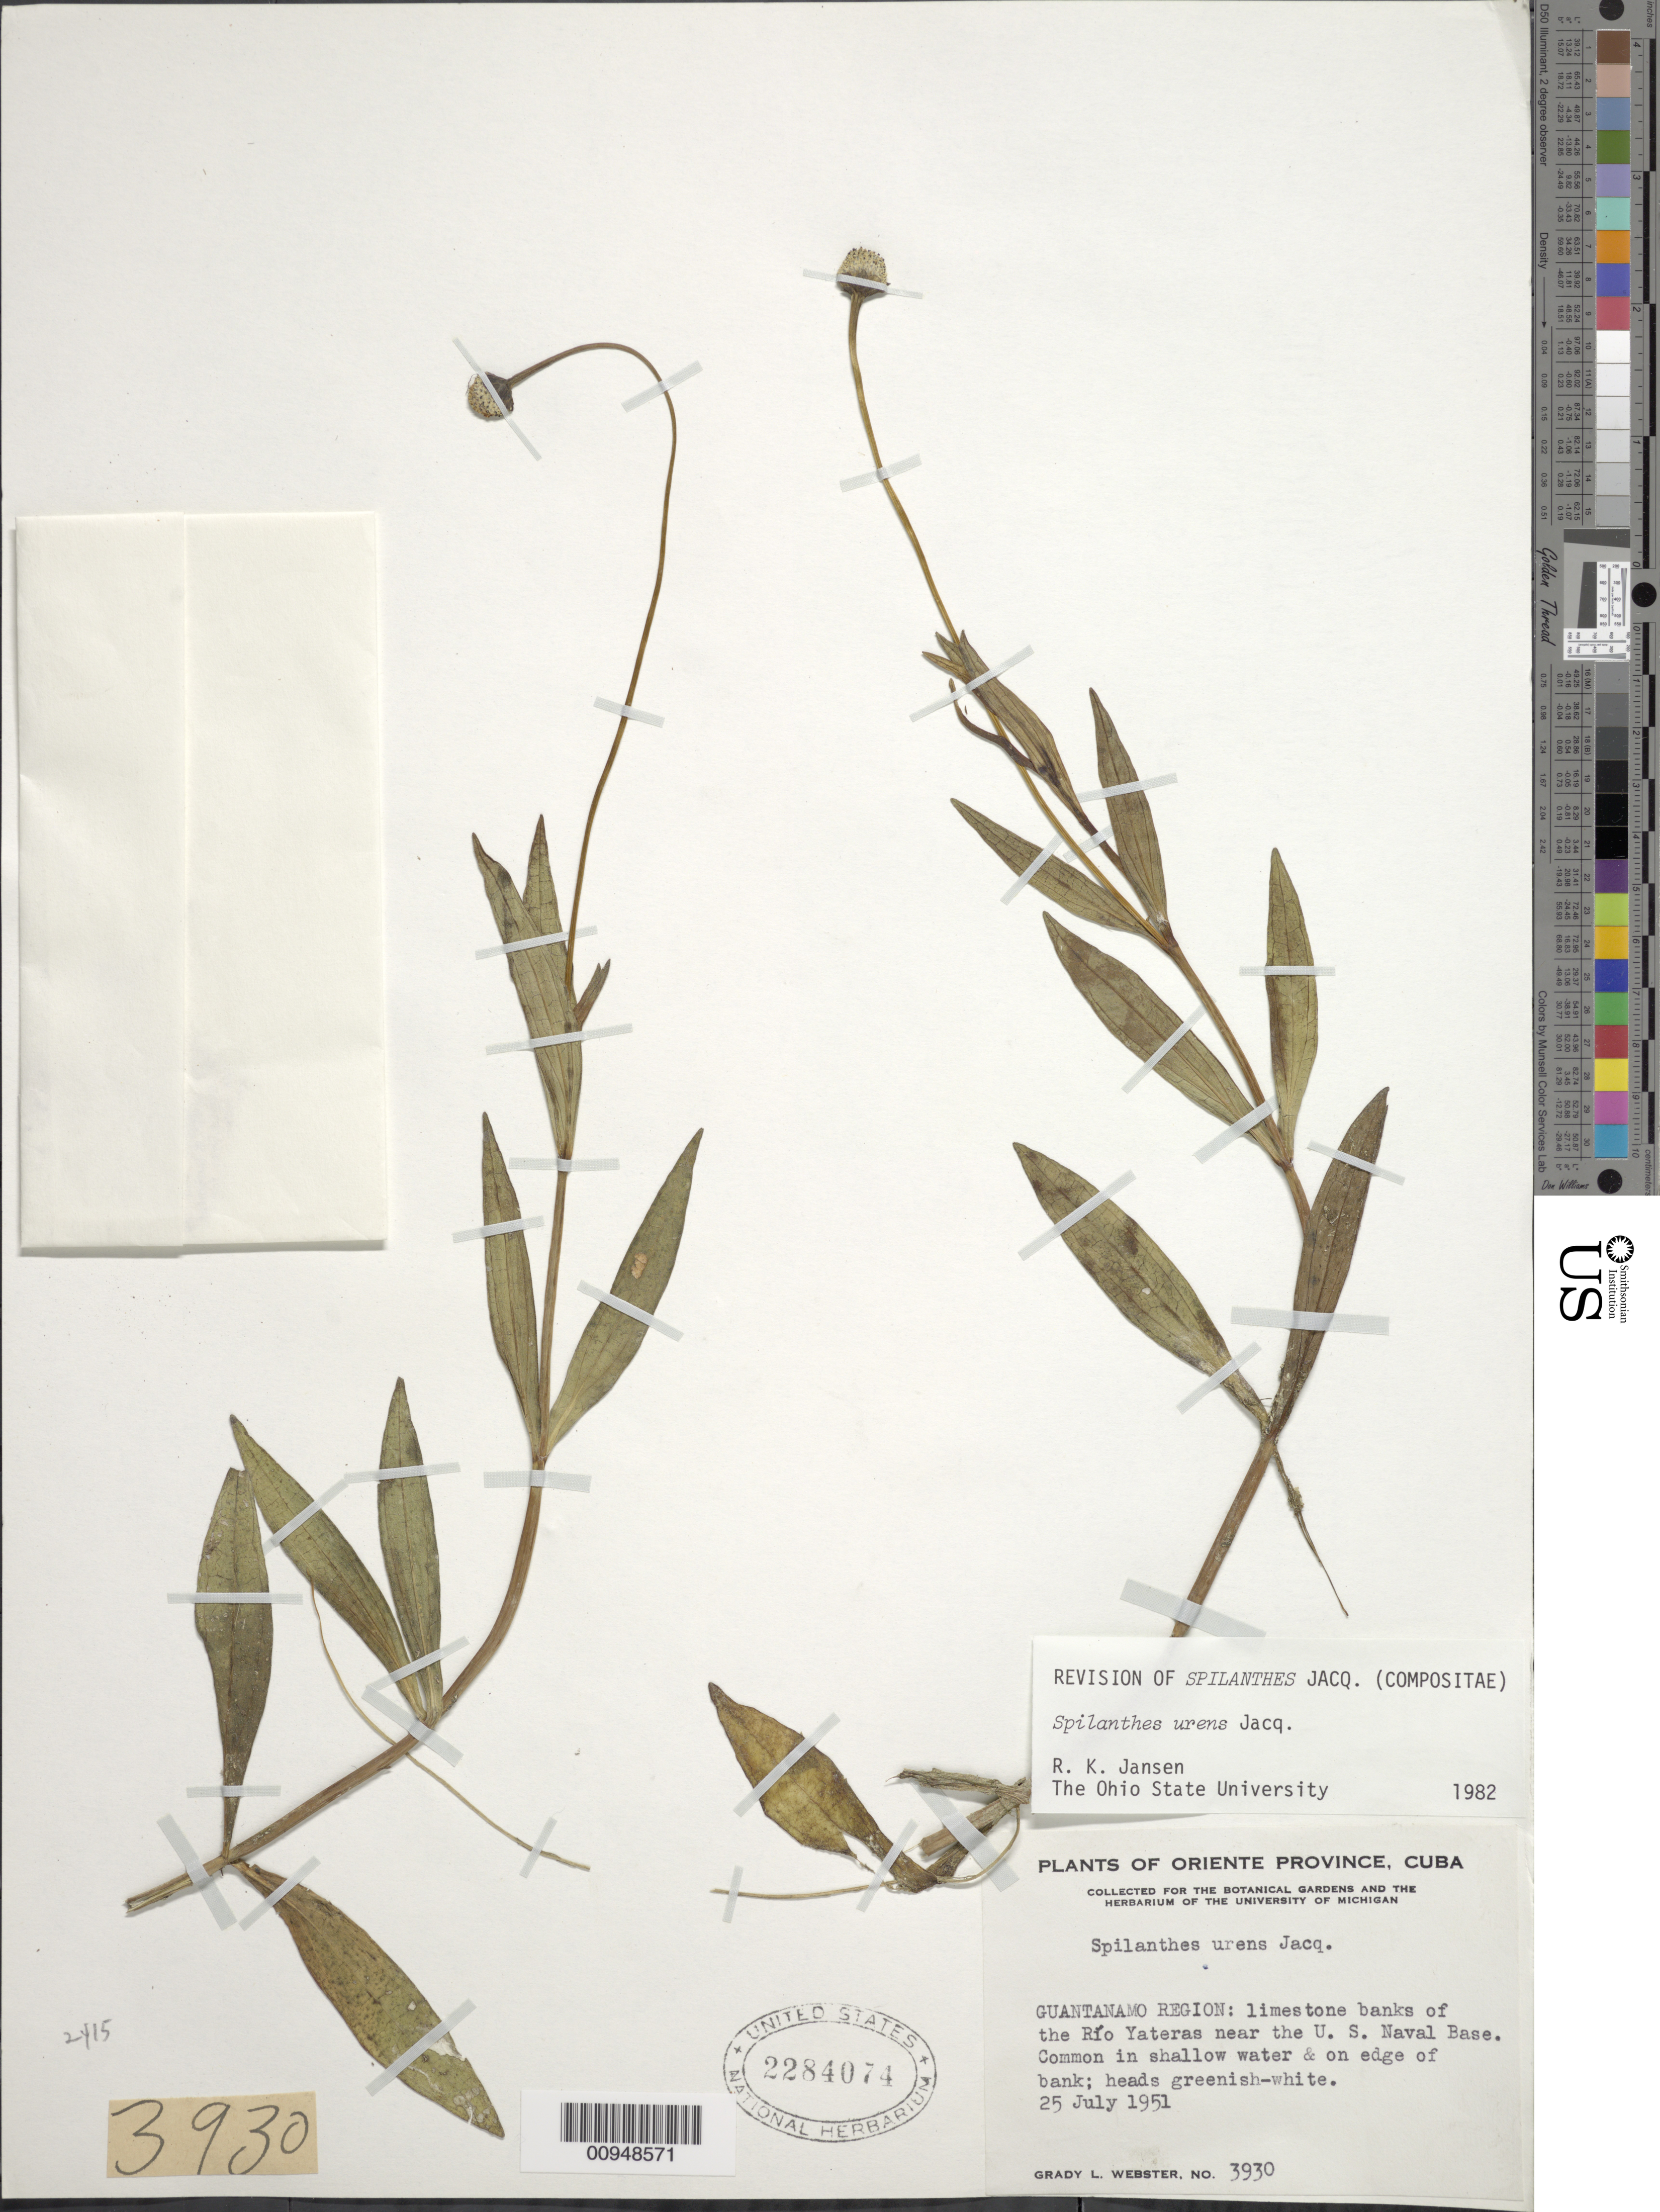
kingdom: Plantae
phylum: Tracheophyta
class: Magnoliopsida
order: Asterales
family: Asteraceae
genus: Spilanthes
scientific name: Spilanthes urens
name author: Jacq.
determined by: Jansen, R. K.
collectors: G. L. Webster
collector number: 3930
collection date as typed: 25 Jul 1951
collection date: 1951-07-25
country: Cuba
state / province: Guantanamo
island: Cuba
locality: Guantánamo, limestone banks of Río Yateras near the U S Naval Base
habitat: Shallow water & on edge of limestone banks of río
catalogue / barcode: US 2284074